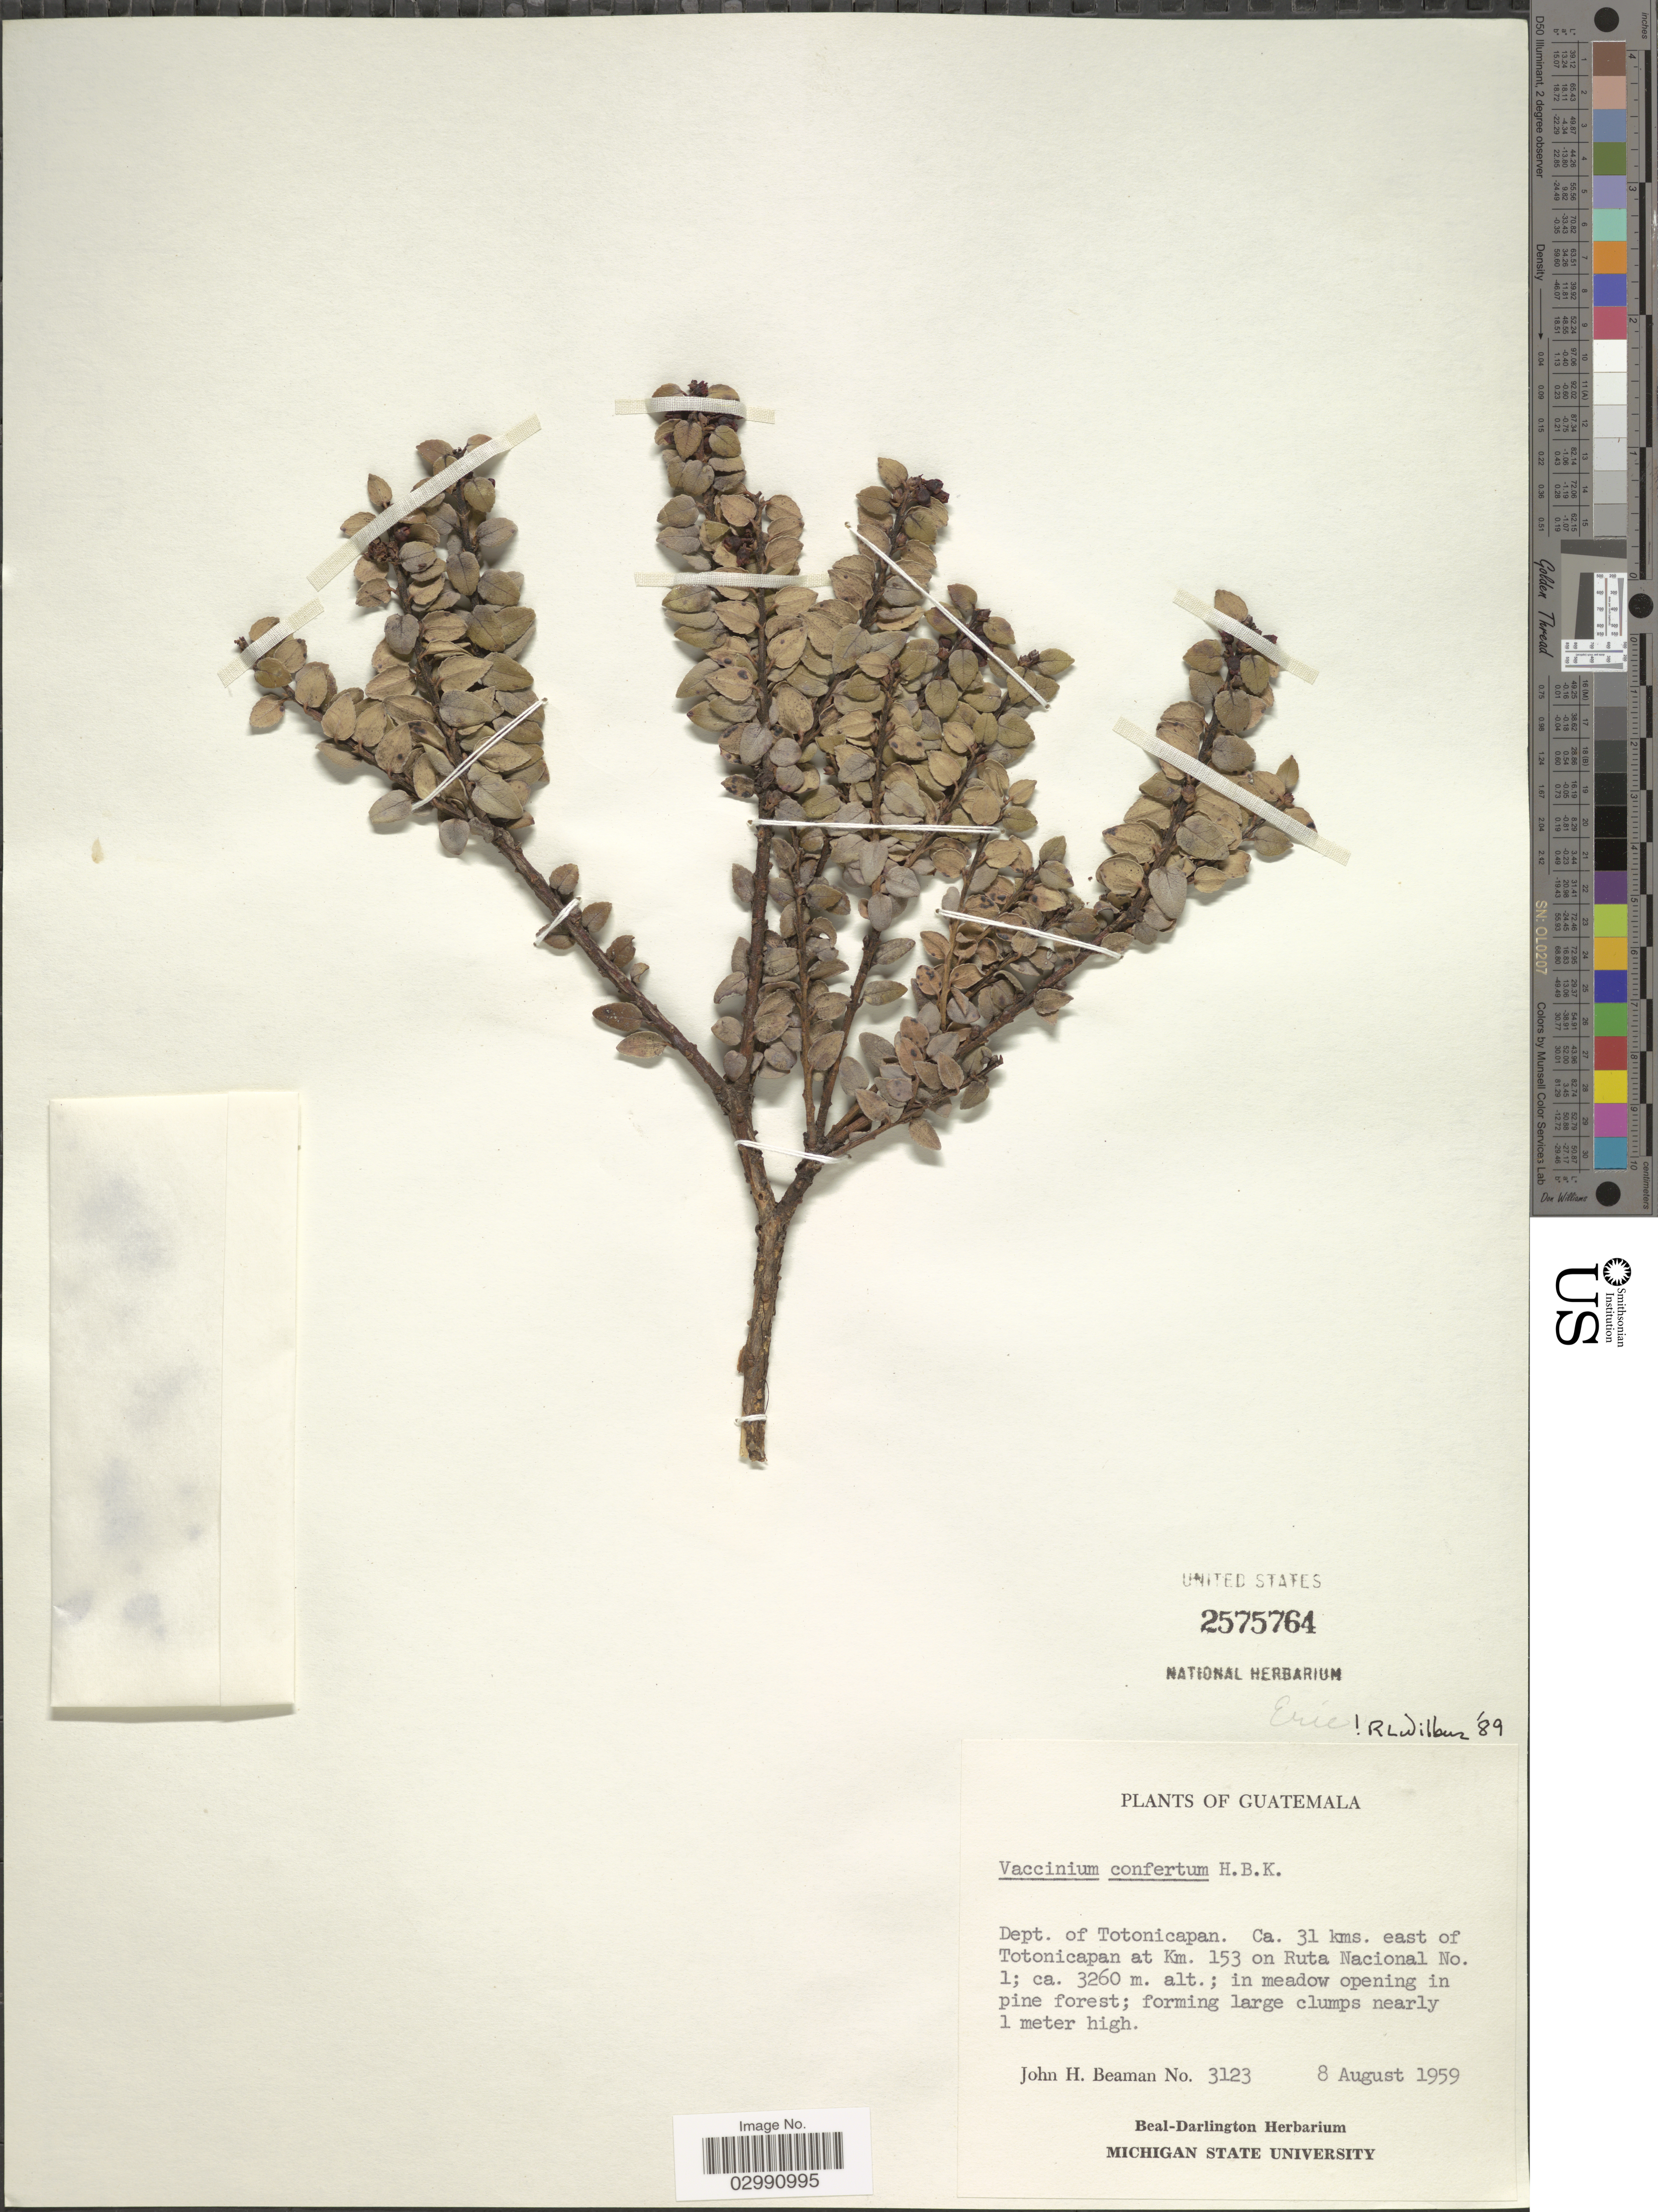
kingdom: Plantae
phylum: Tracheophyta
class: Magnoliopsida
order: Ericales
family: Ericaceae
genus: Vaccinium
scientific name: Vaccinium confertum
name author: Kunth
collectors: J. H. Beaman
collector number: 3123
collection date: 1959-08-08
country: Guatemala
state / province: Totonicapan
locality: Dept. of Totonicapan. Ca. 31 kms. east of Totonicapan at Km. 153 on Ruta Nacional No. 1.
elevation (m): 3260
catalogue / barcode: US 2575764